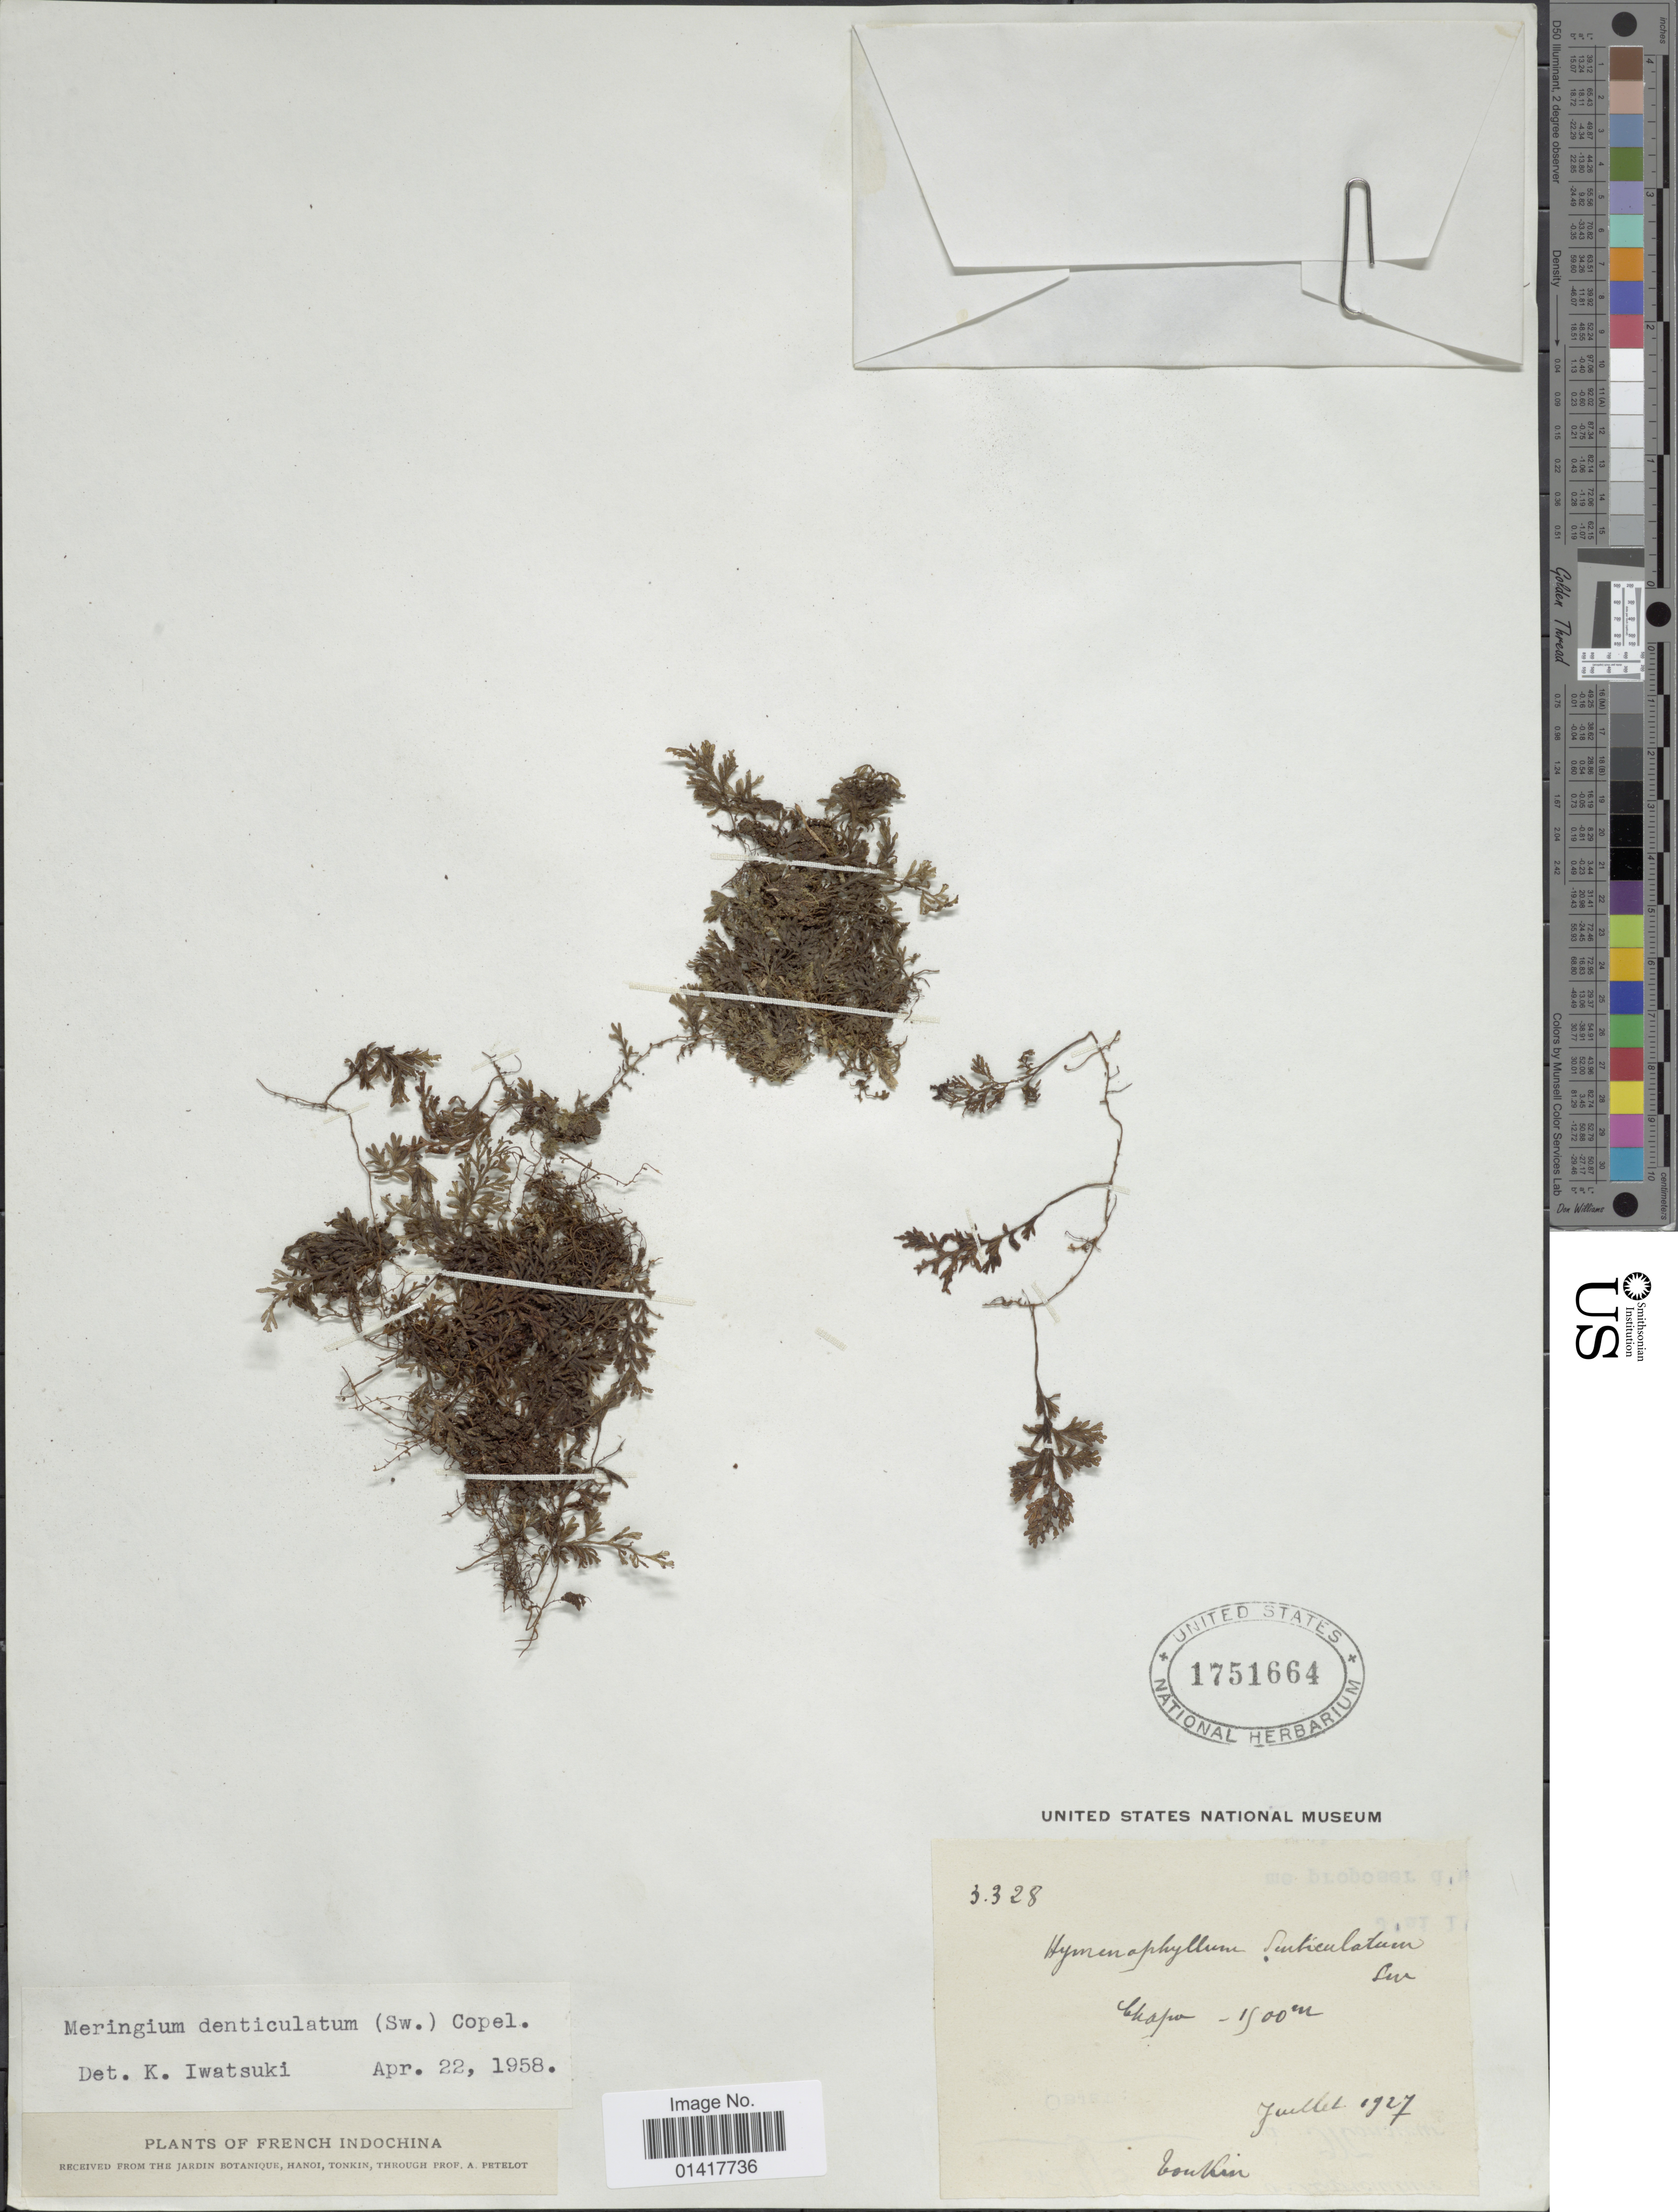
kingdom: Plantae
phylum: Tracheophyta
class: Polypodiopsida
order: Hymenophyllales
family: Hymenophyllaceae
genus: Hymenophyllum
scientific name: Hymenophyllum denticulatum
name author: Sw.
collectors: A. Petelot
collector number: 3328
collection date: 1927-07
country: Vietnam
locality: Tonkin. Chapa. French Indochina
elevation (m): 1900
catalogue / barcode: US 1751664